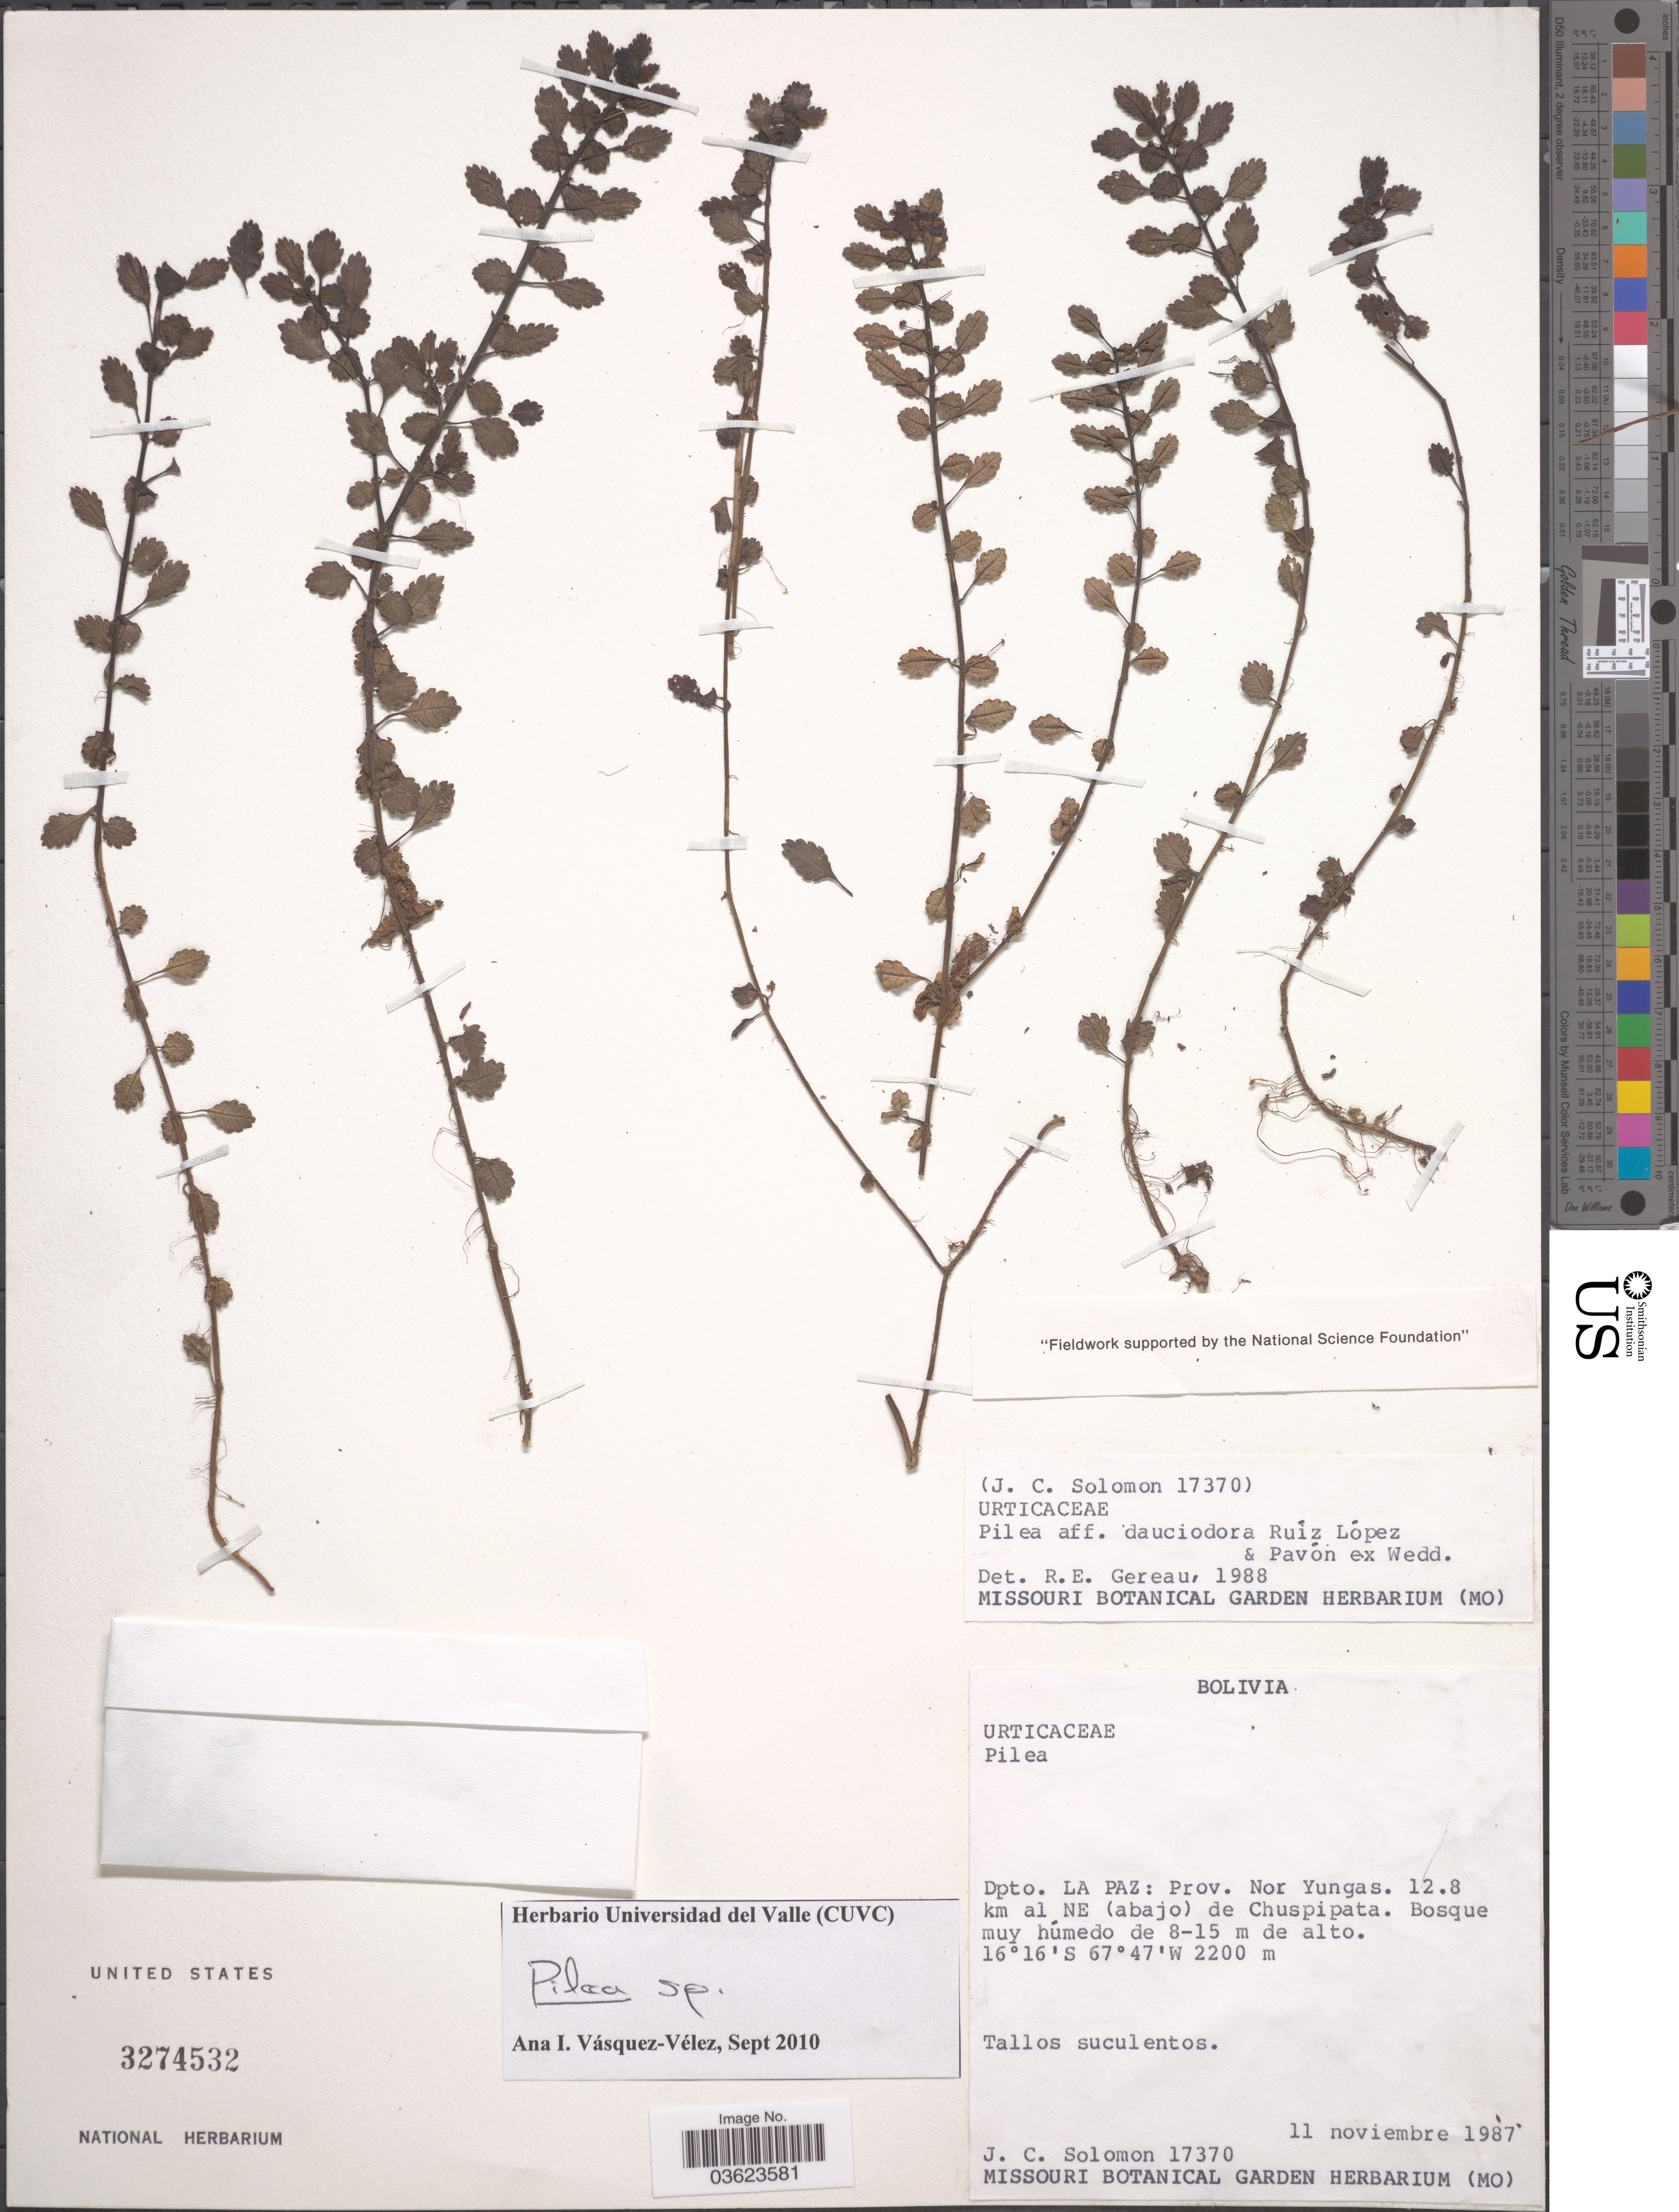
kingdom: Plantae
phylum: Tracheophyta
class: Magnoliopsida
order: Rosales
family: Urticaceae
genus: Pilea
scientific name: Pilea sp.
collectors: J. C. Solomon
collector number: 17370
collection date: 1987-11-11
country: Bolivia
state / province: La Paz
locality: Dpto. La Paz: Prov. Nor Yungas. 12.8 km al NE (abajo) de Chuspipata.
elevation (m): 2200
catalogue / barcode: US 3274532